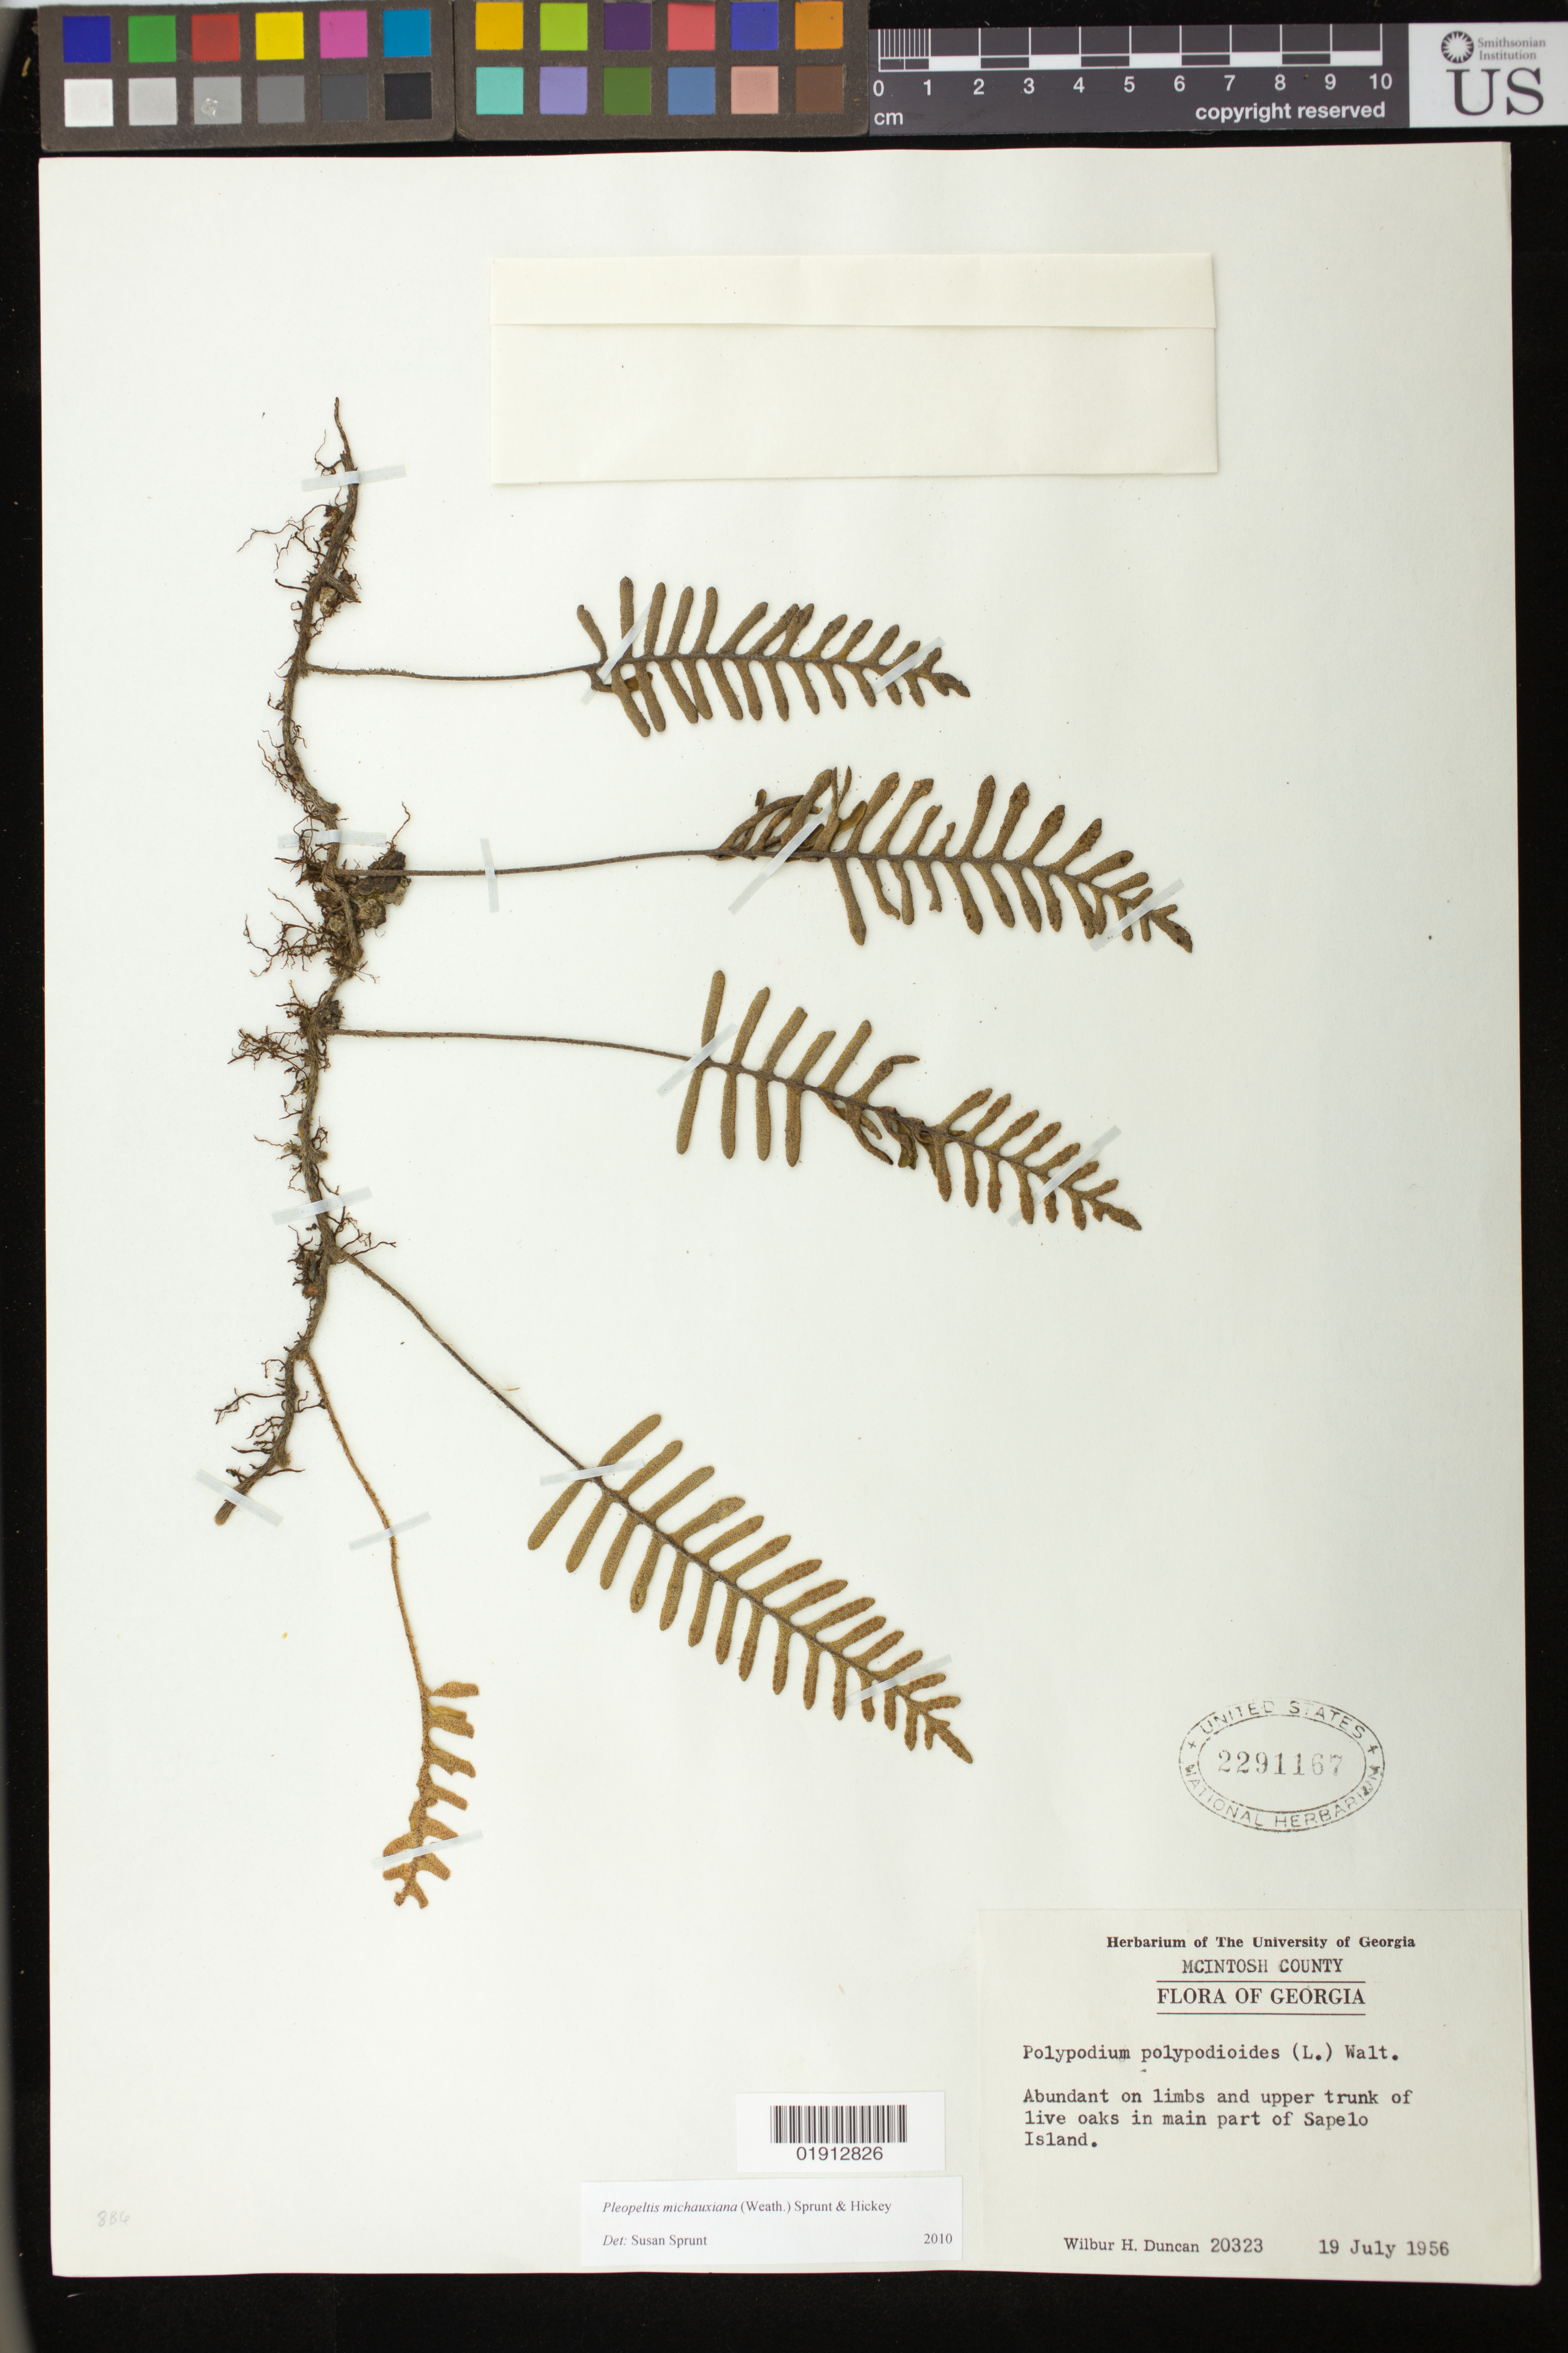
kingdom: Plantae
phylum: Tracheophyta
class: Polypodiopsida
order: Polypodiales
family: Polypodiaceae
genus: Pleopeltis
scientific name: Pleopeltis michauxiana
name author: (Weath.) Hickey & Sprunt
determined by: Sprunt, S. V.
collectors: W. H. Duncan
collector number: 20323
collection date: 1956-07-19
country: United States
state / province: Georgia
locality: McIntosh County. In main part of Sapelo Island.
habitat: on limbs and upper trunk of live oaks.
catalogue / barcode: US 2291167